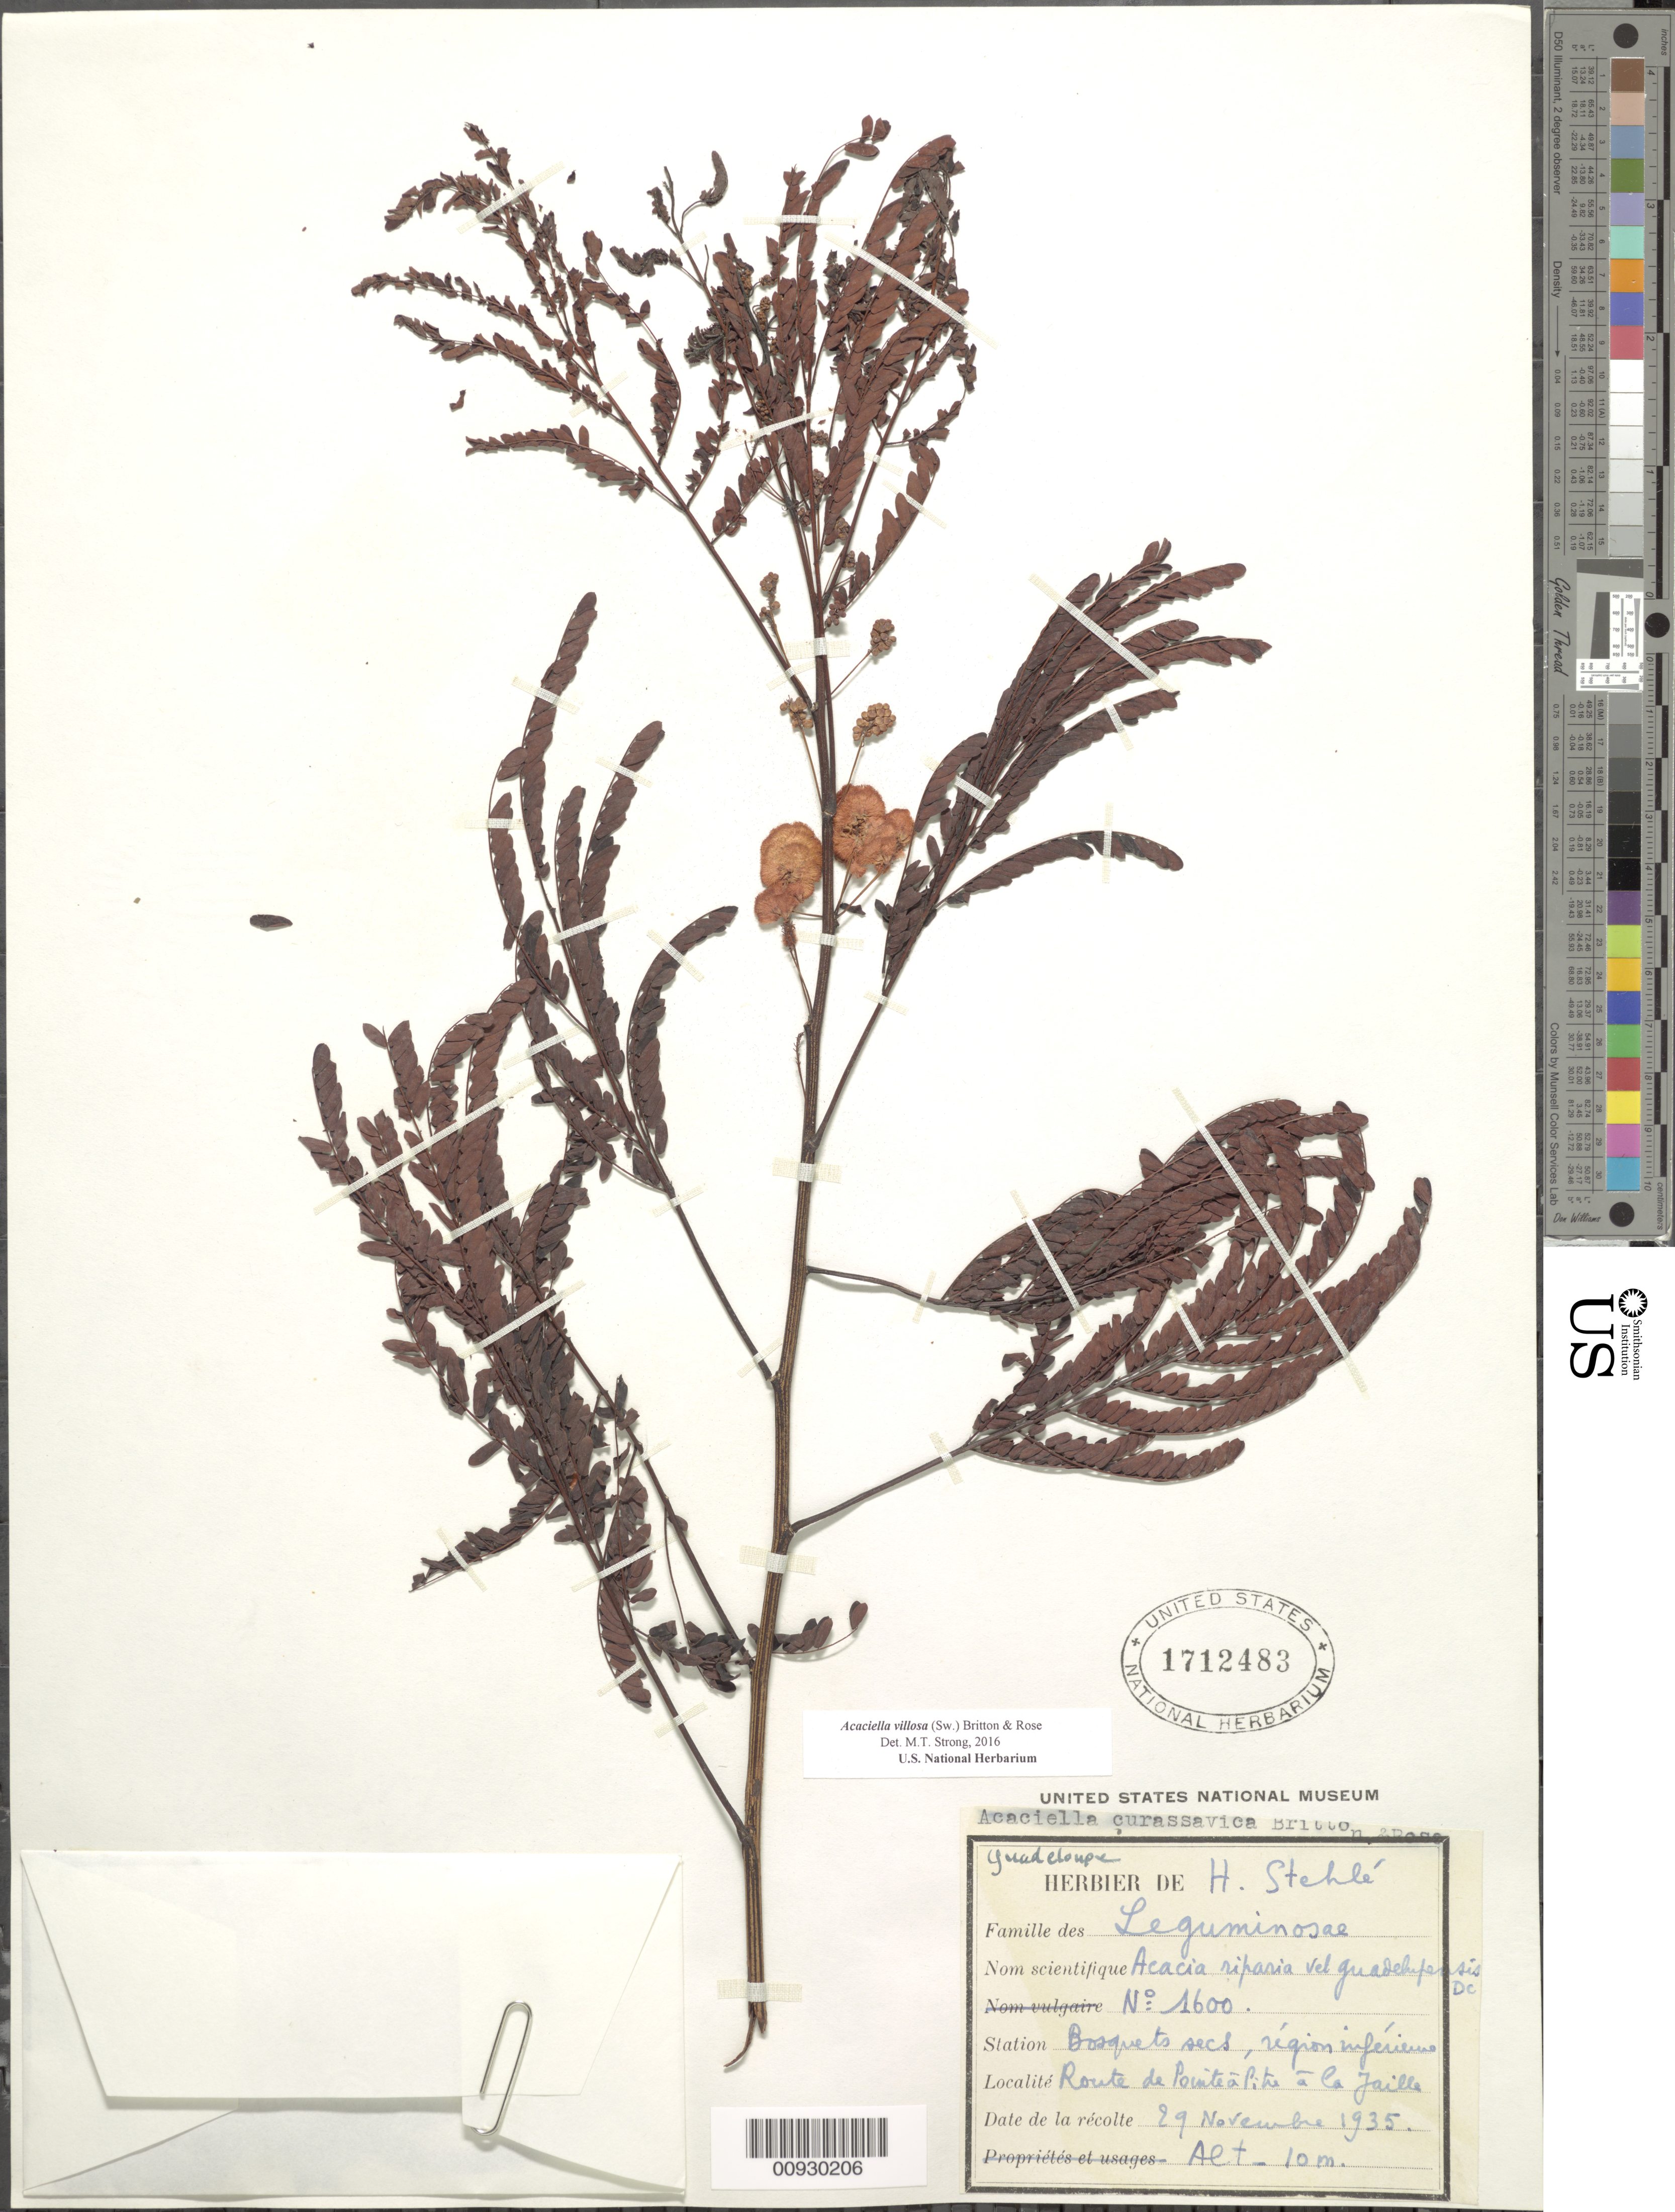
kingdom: Plantae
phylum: Tracheophyta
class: Magnoliopsida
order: Fabales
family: Fabaceae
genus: Acaciella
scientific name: Acaciella villosa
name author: (Sw.) Britton & Rose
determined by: Strong, M. T., (US), Smithsonian Institution - National Museum of Natural History (UNITED STATES)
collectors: H. Stehlé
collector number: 1600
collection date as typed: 29 Nov 1935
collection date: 1935-11-29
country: Guadeloupe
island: Basse Terre [Guadeloupe]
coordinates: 0 N, 0 E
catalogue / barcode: US 1712483